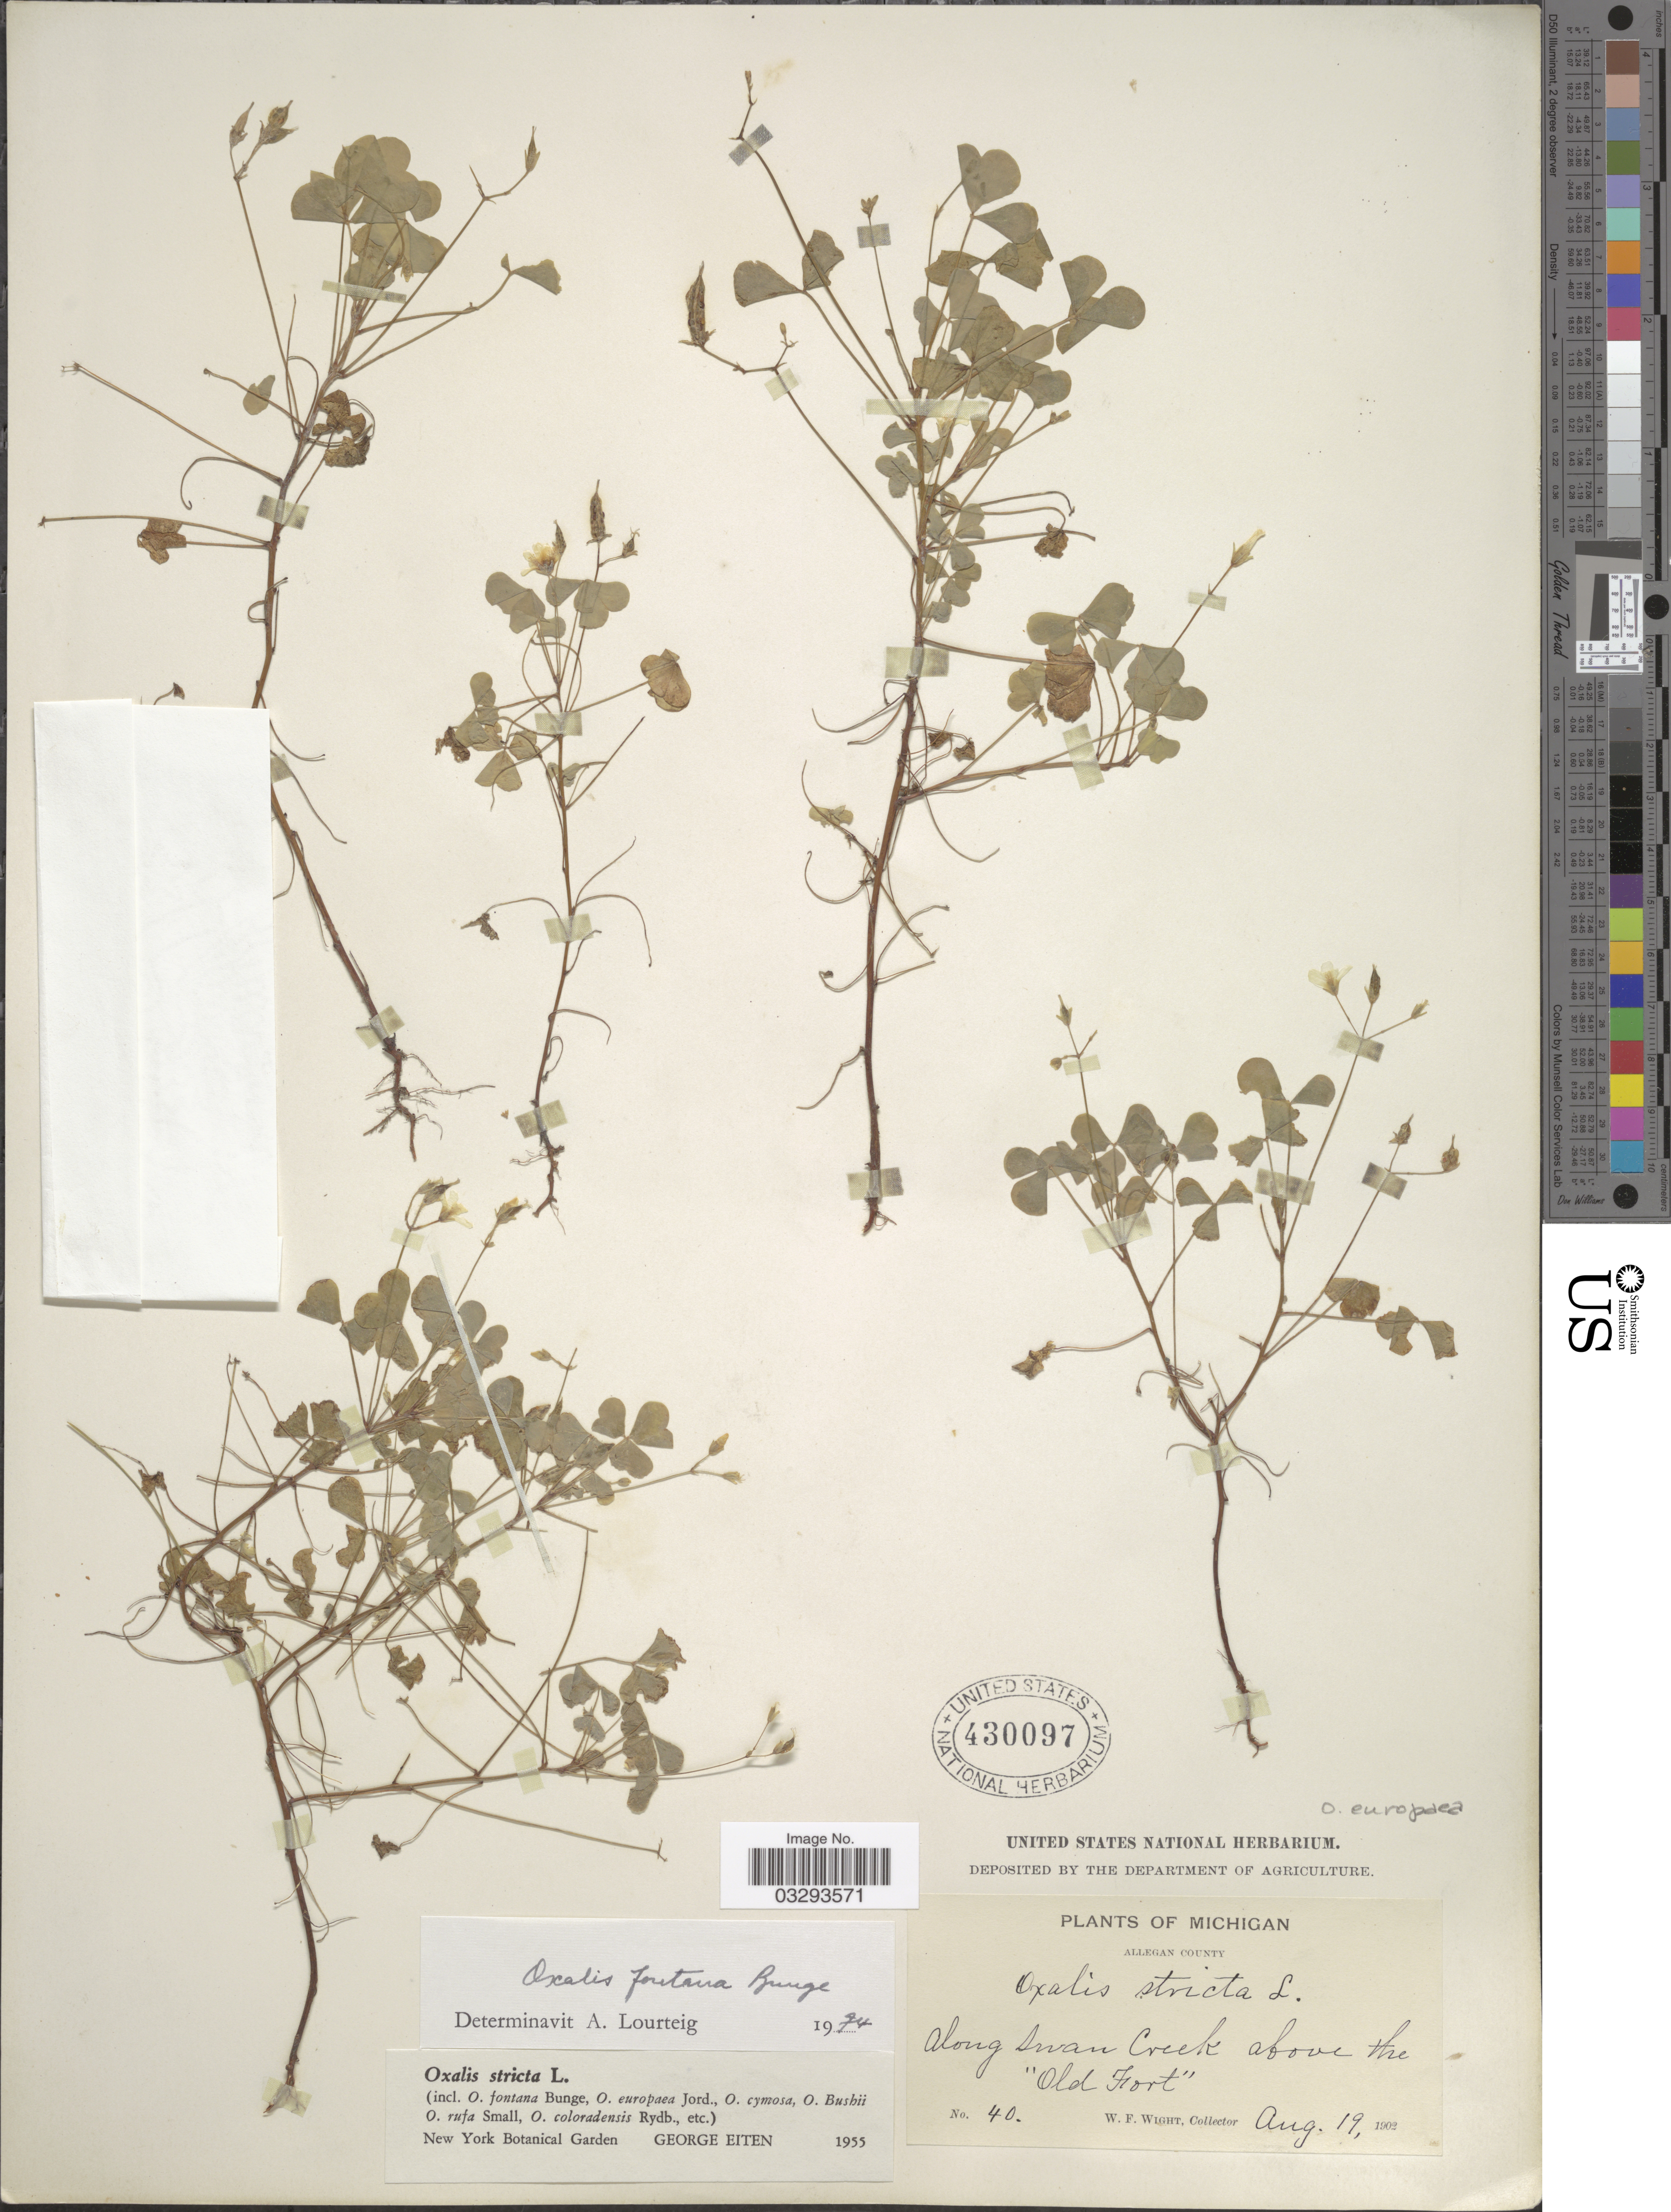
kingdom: Plantae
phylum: Tracheophyta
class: Magnoliopsida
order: Oxalidales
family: Oxalidaceae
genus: Oxalis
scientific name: Oxalis fontana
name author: Bunge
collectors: W. Wight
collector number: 40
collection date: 1902-08-19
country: United States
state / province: Michigan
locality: Allegan County. Along Swan Creek above the "Old Fort".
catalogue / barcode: US 430097